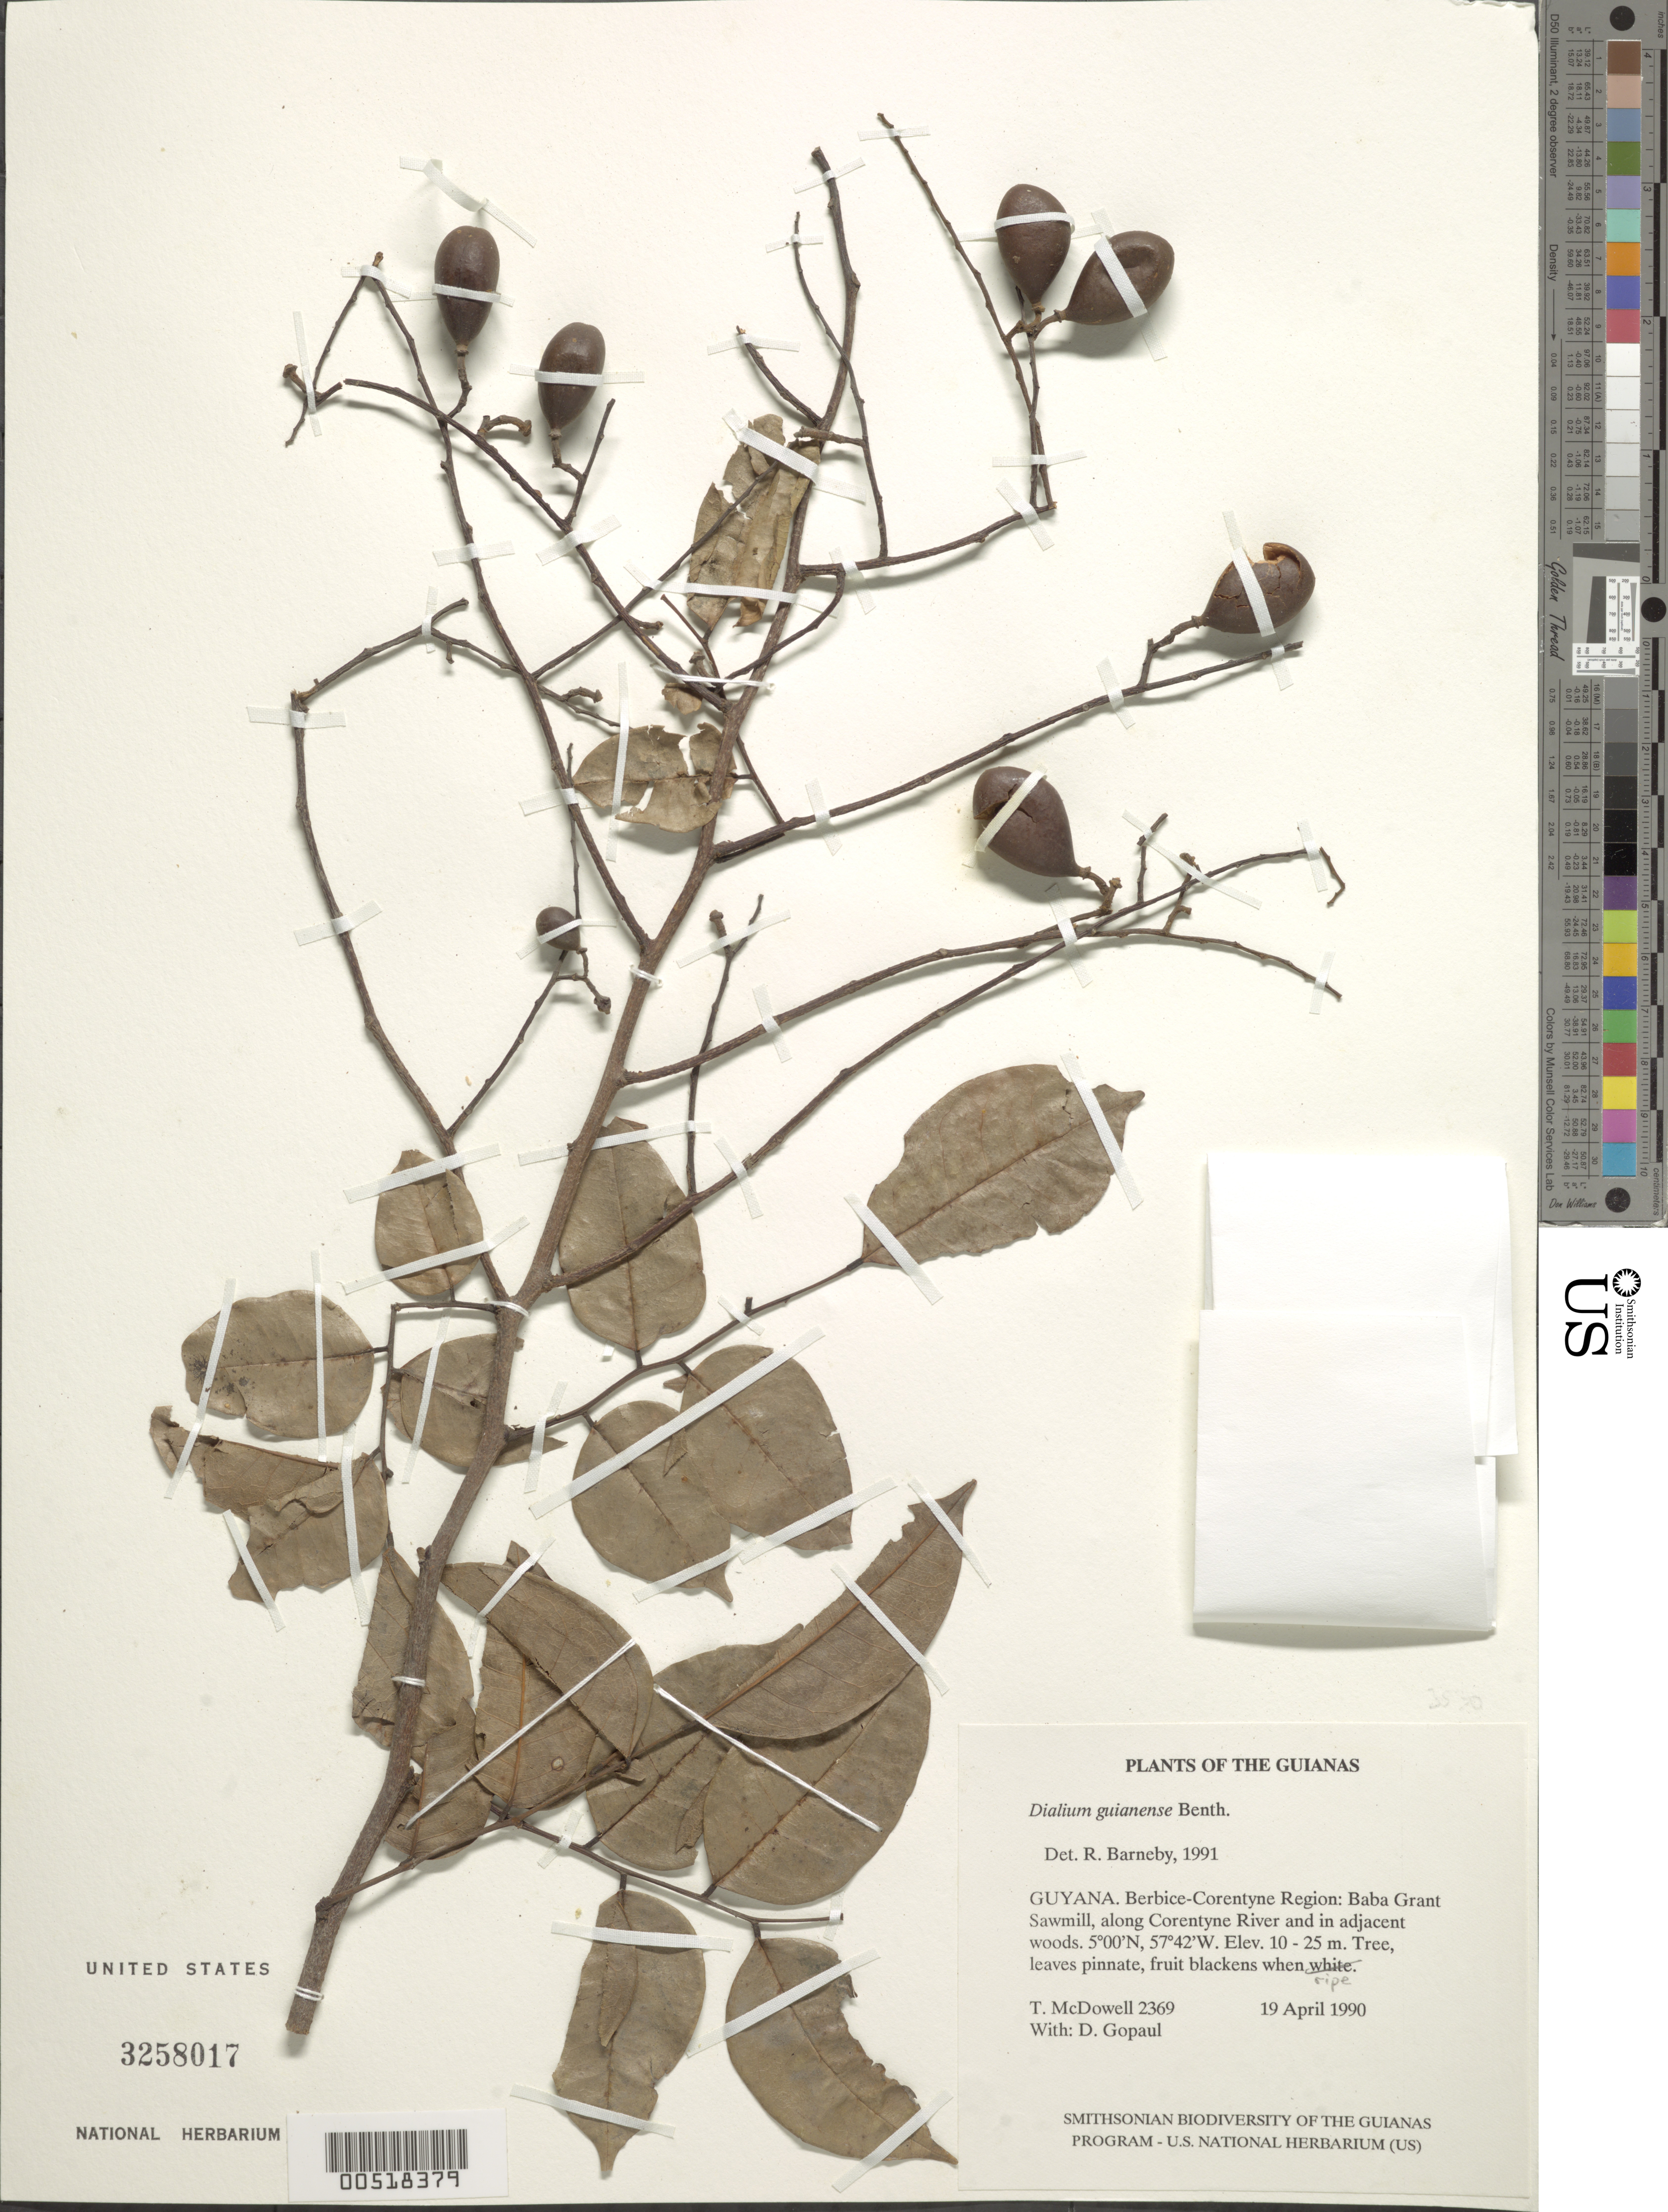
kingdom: Plantae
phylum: Tracheophyta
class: Magnoliopsida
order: Fabales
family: Fabaceae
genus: Dialium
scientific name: Dialium guianense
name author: (Aubl.) Sandwith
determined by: Barneby, Rupert C., (NY)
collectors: T. McDowell & D. Gopaul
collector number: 2369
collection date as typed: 19 April 1990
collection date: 1990-04-19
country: Guyana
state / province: E. Berbice-Corentyne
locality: Baba Grant Sawmill, along Corentyne River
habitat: Along river and in adjacent woods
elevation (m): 10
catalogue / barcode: US 3258017